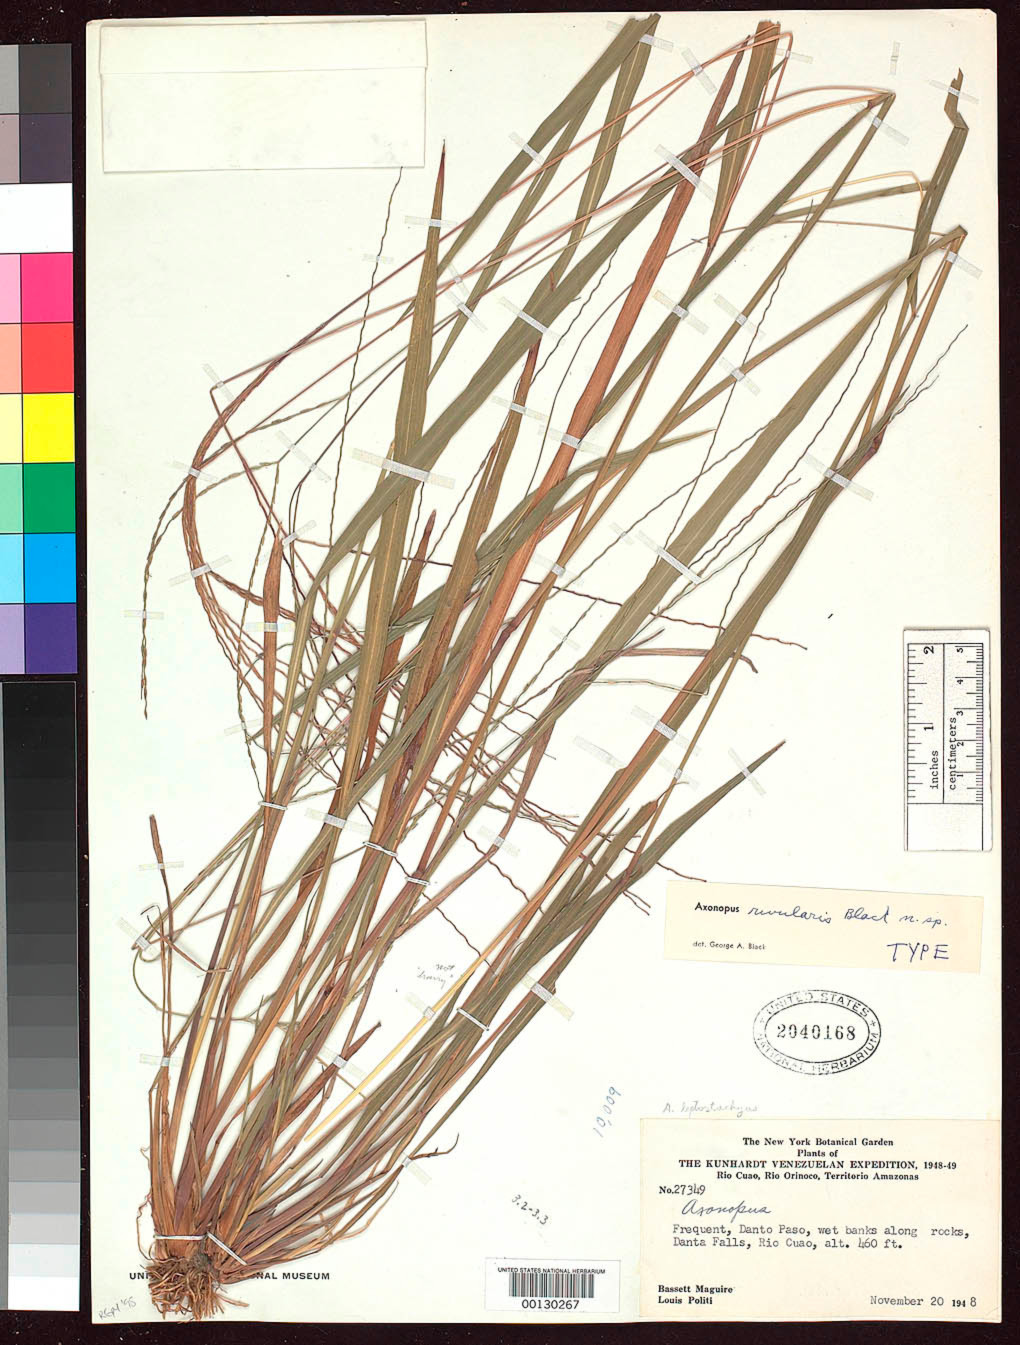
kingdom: Plantae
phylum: Tracheophyta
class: Liliopsida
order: Poales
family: Poaceae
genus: Axonopus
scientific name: Axonopus rivularis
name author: G.A. Black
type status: Holotype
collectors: B. Maguire & L. Politi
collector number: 27349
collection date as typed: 20 Nov 1948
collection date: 1948-11-20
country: Venezuela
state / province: Amazonas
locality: Danta Falls, Rio Cuao, Rio Orinoco.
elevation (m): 140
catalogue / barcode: US 2040168